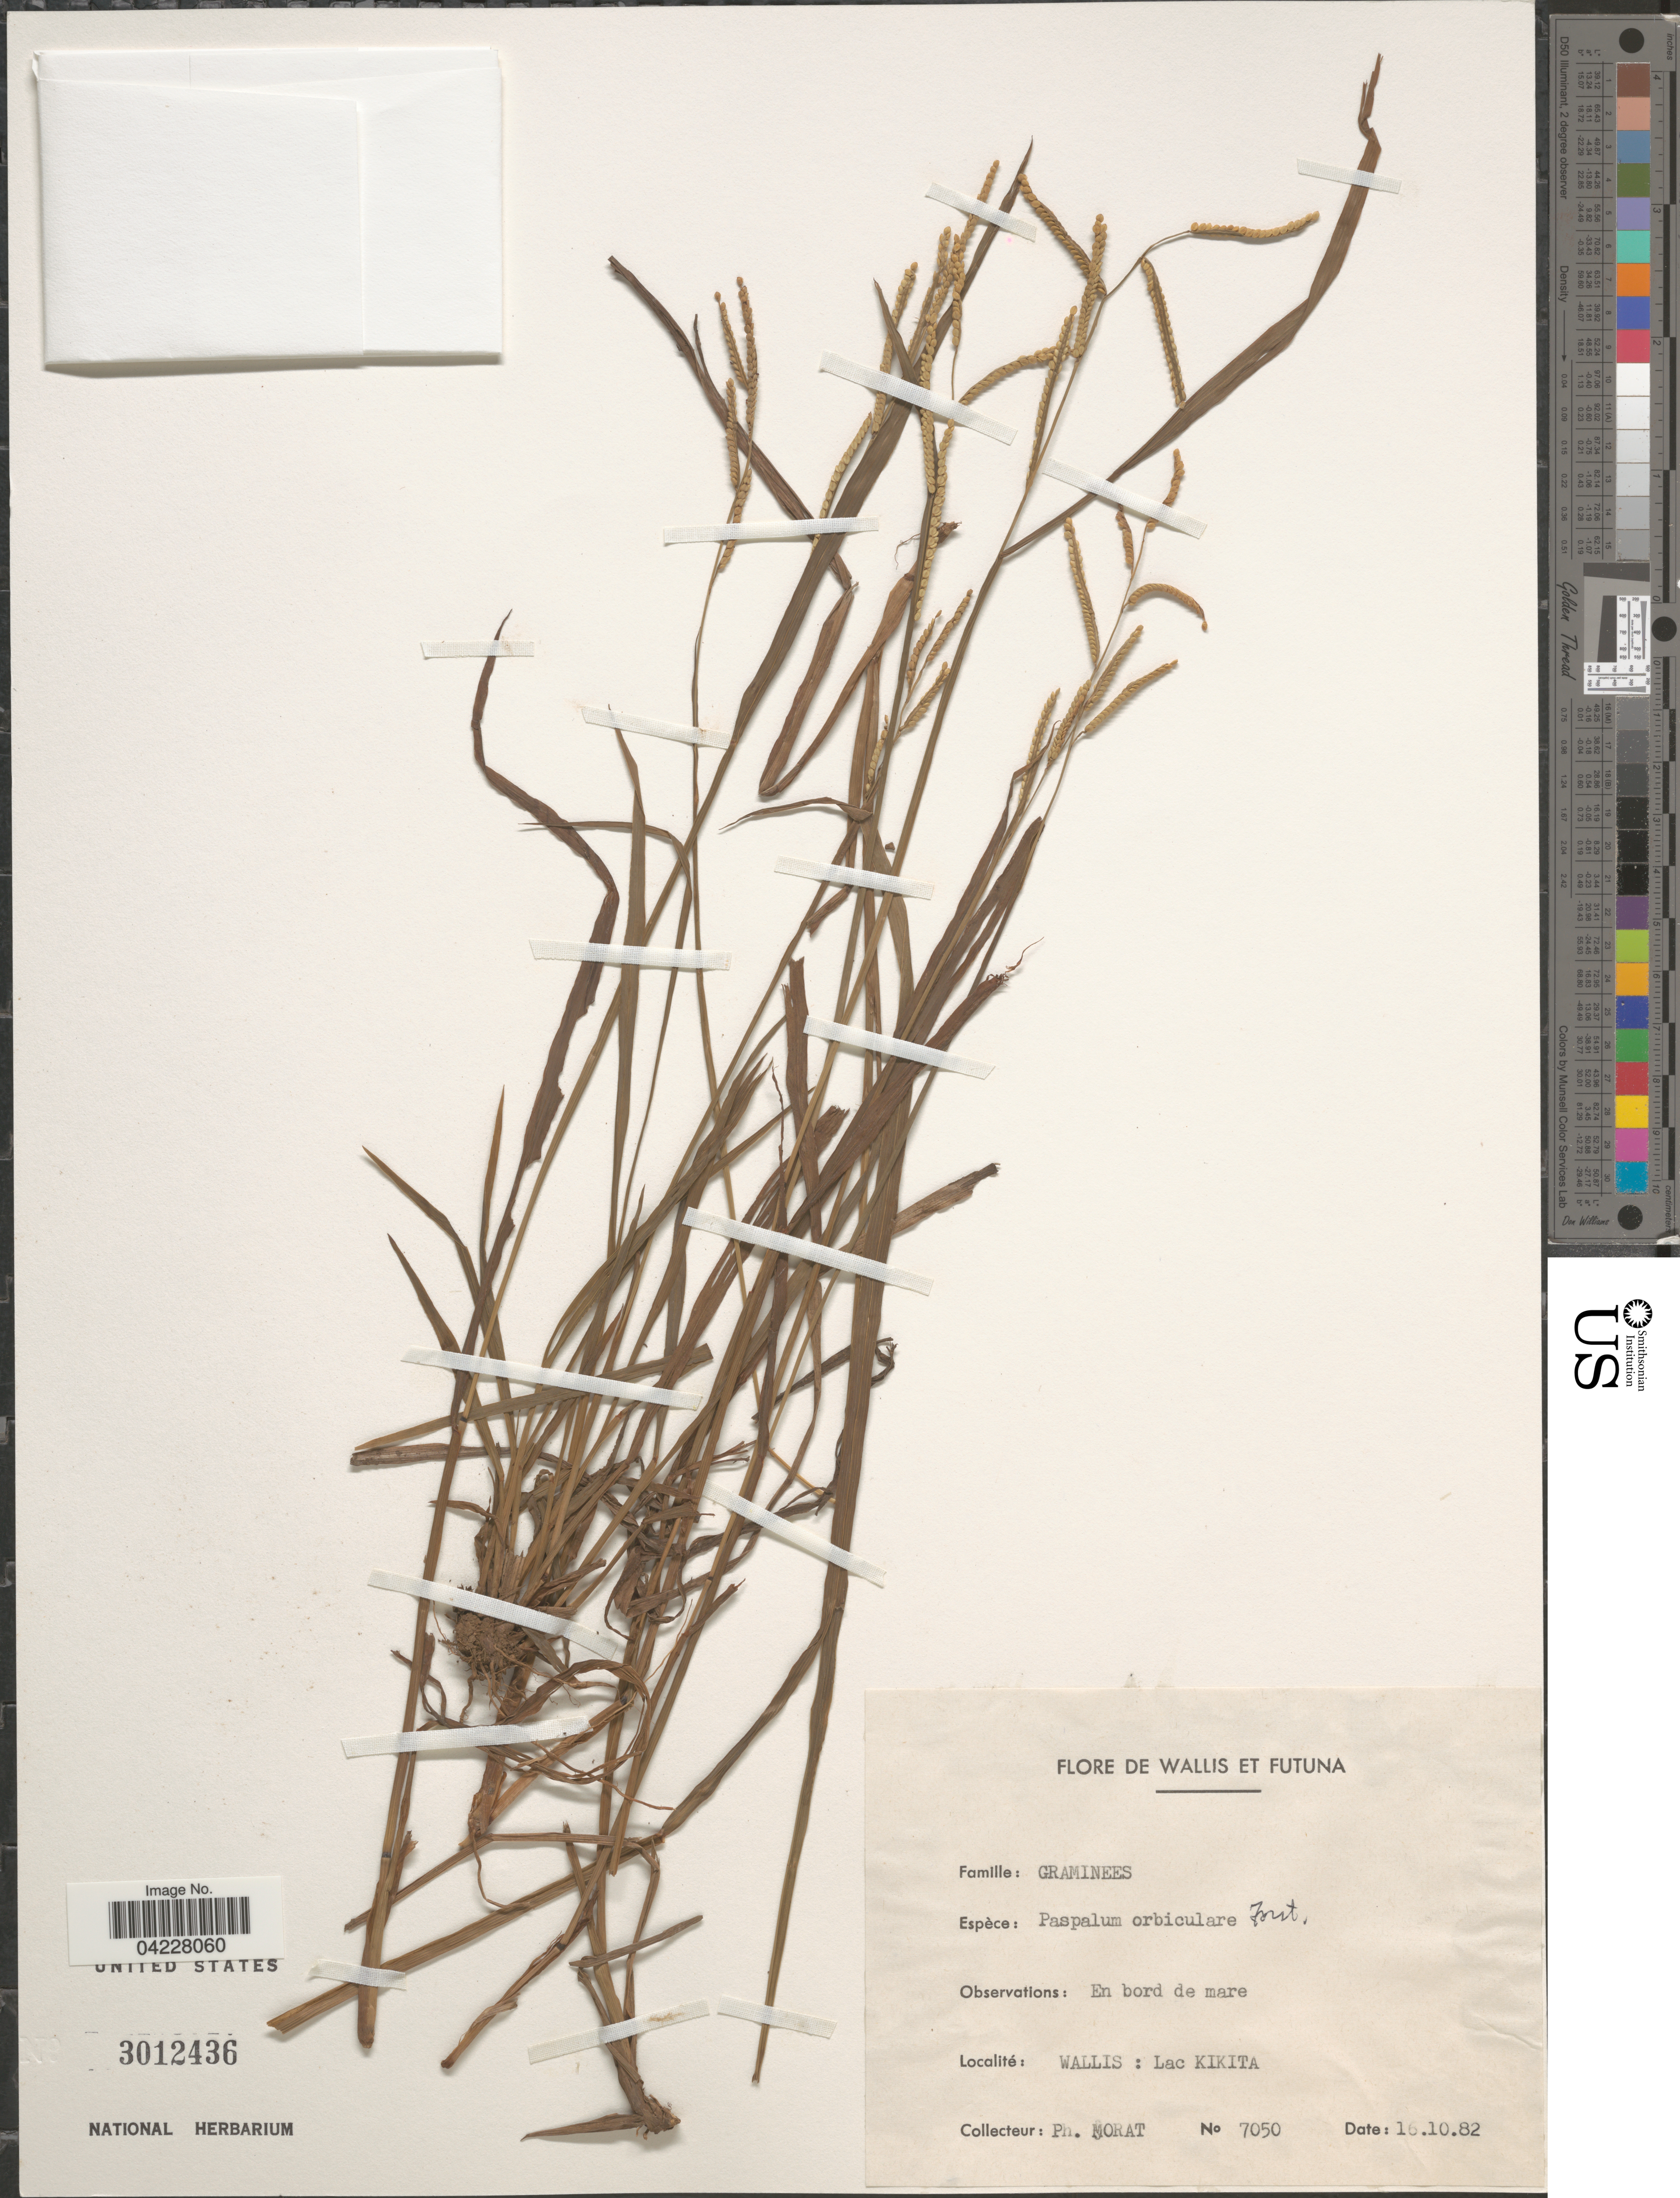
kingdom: Plantae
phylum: Tracheophyta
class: Liliopsida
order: Poales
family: Poaceae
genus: Paspalum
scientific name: Paspalum orbiculare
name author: G. Forst.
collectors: P. Morat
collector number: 7050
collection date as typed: Transcribed d/m/y: 16/10/82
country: Wallis and Futuna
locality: Wallis : Lac Kikita.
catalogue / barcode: US 3012436